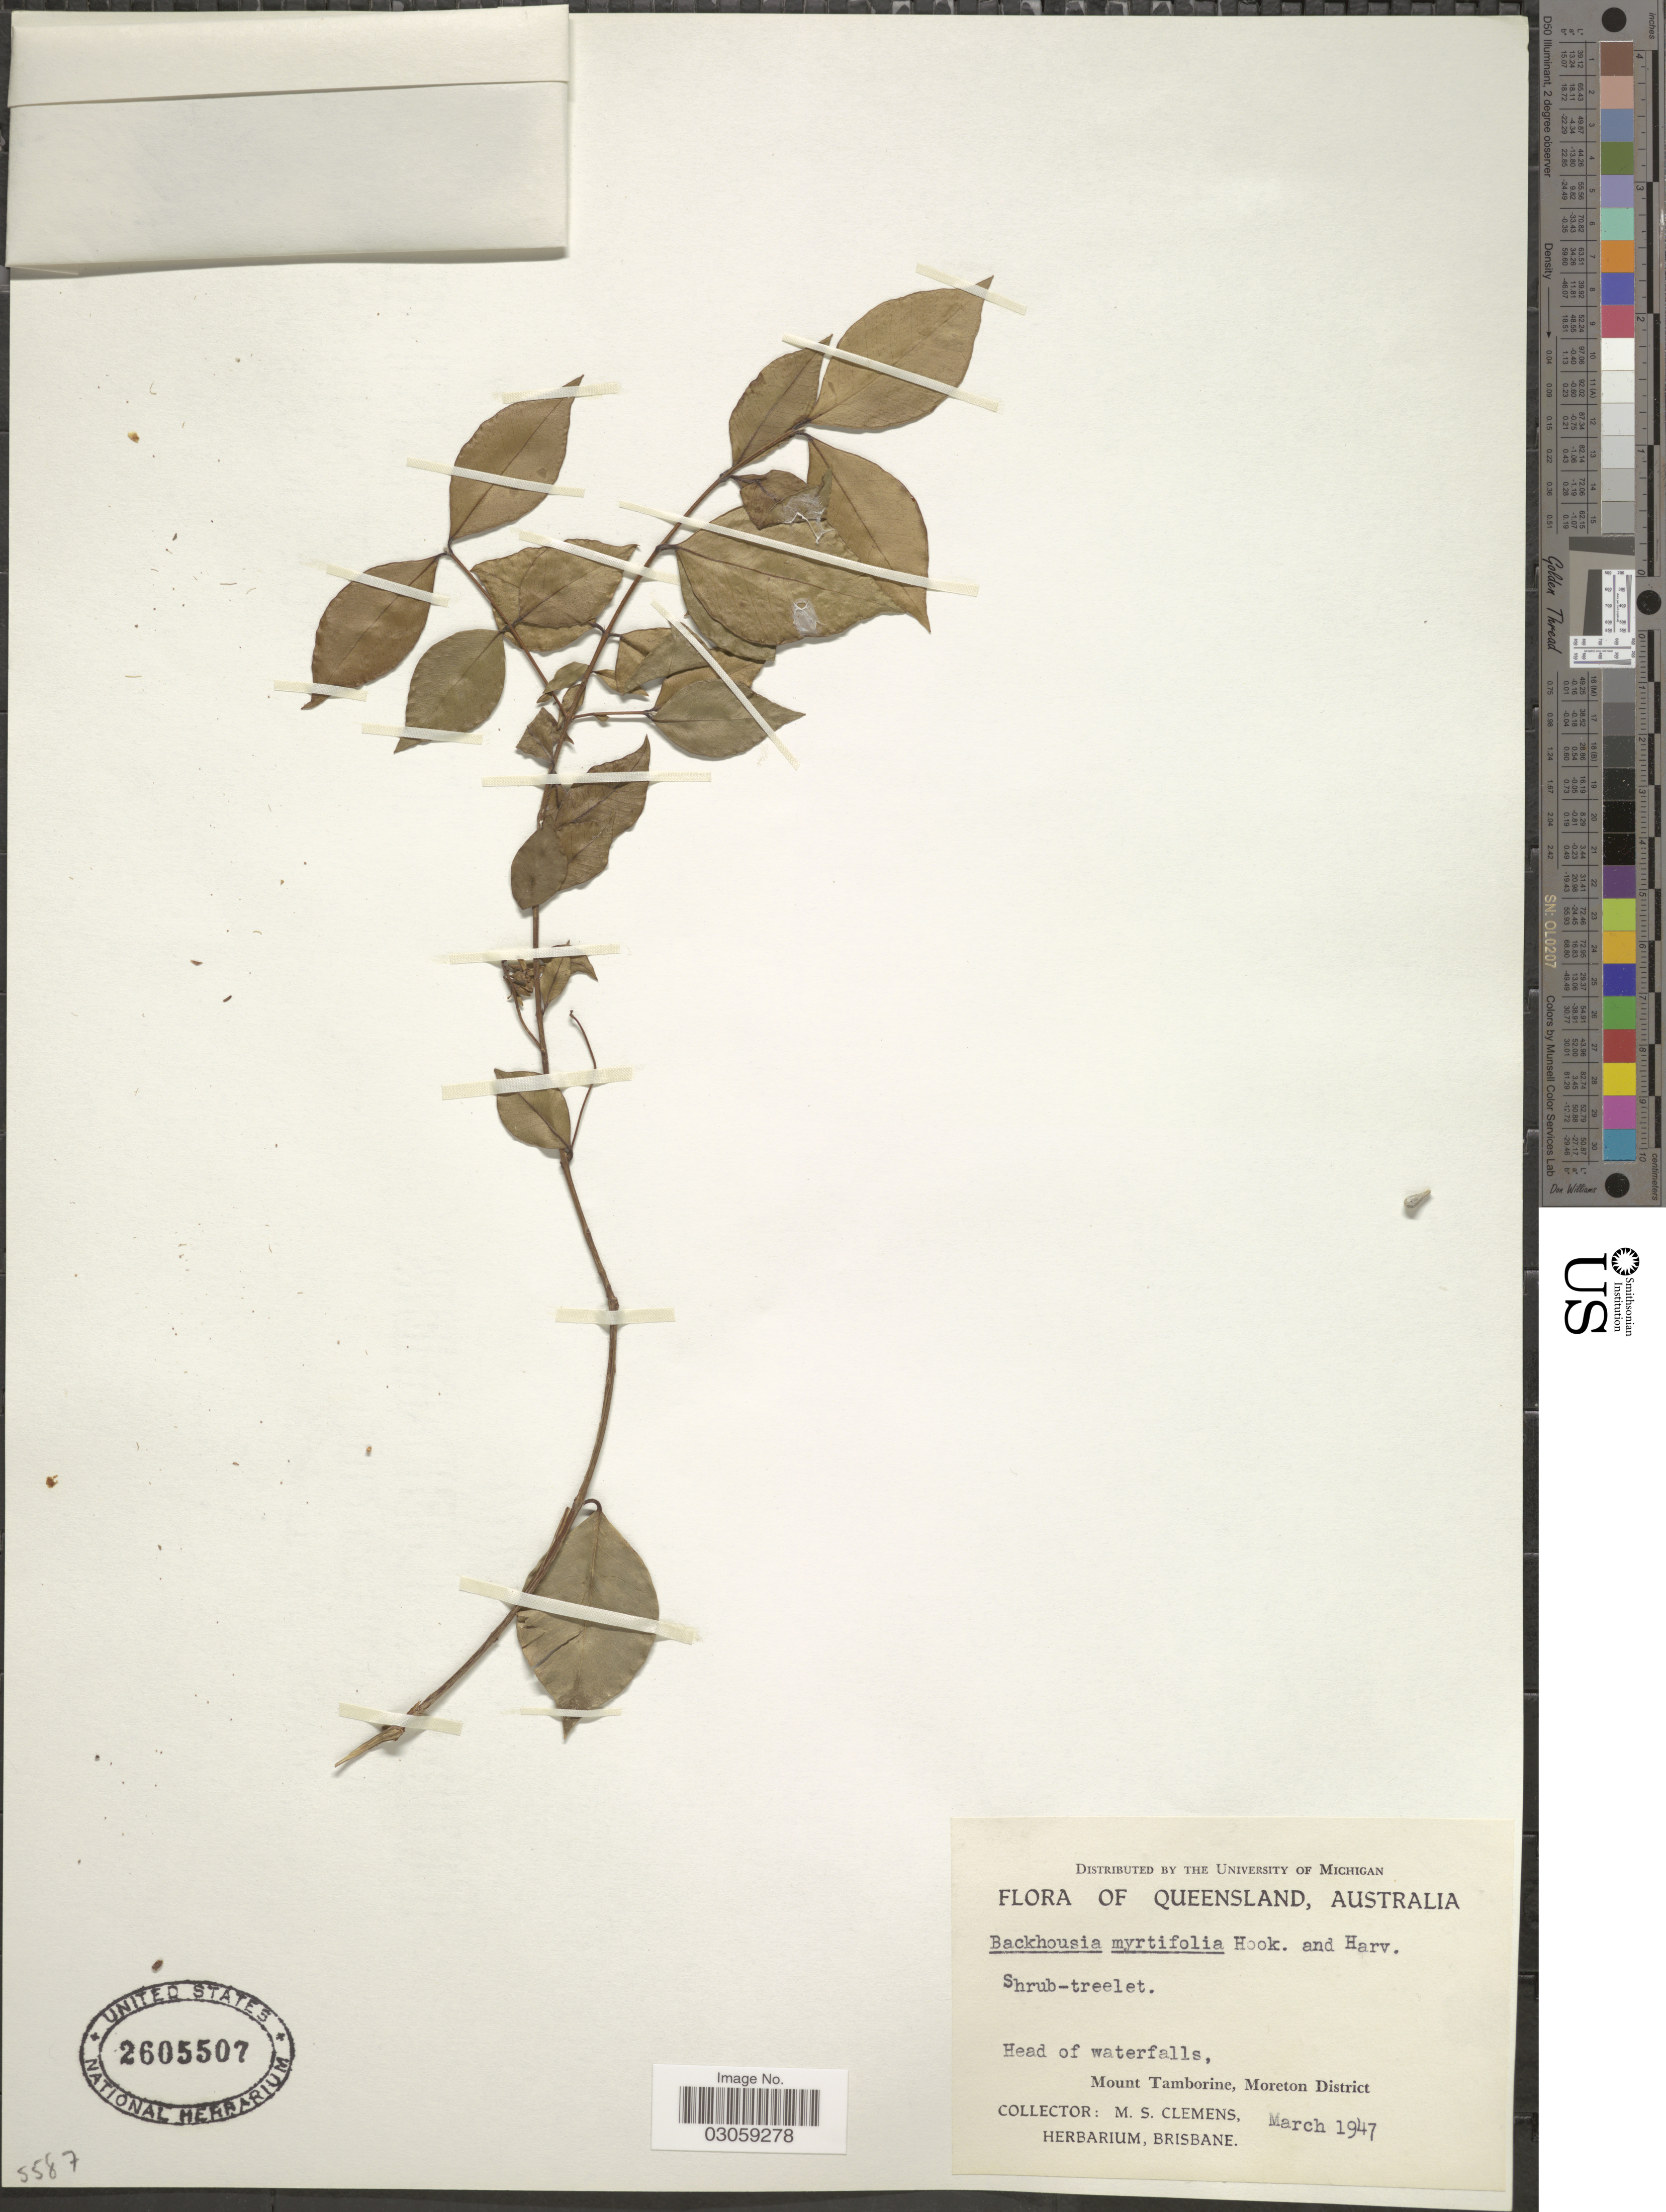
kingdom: Plantae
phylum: Tracheophyta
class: Magnoliopsida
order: Myrtales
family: Myrtaceae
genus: Backhousia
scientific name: Backhousia myrtifolia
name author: Hook. & Harv.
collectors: M. S. Clemens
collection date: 1947-03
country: Australia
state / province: Queensland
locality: Head of waterfalls, Mount Tamborine, Moreton District.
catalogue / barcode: US 2605507